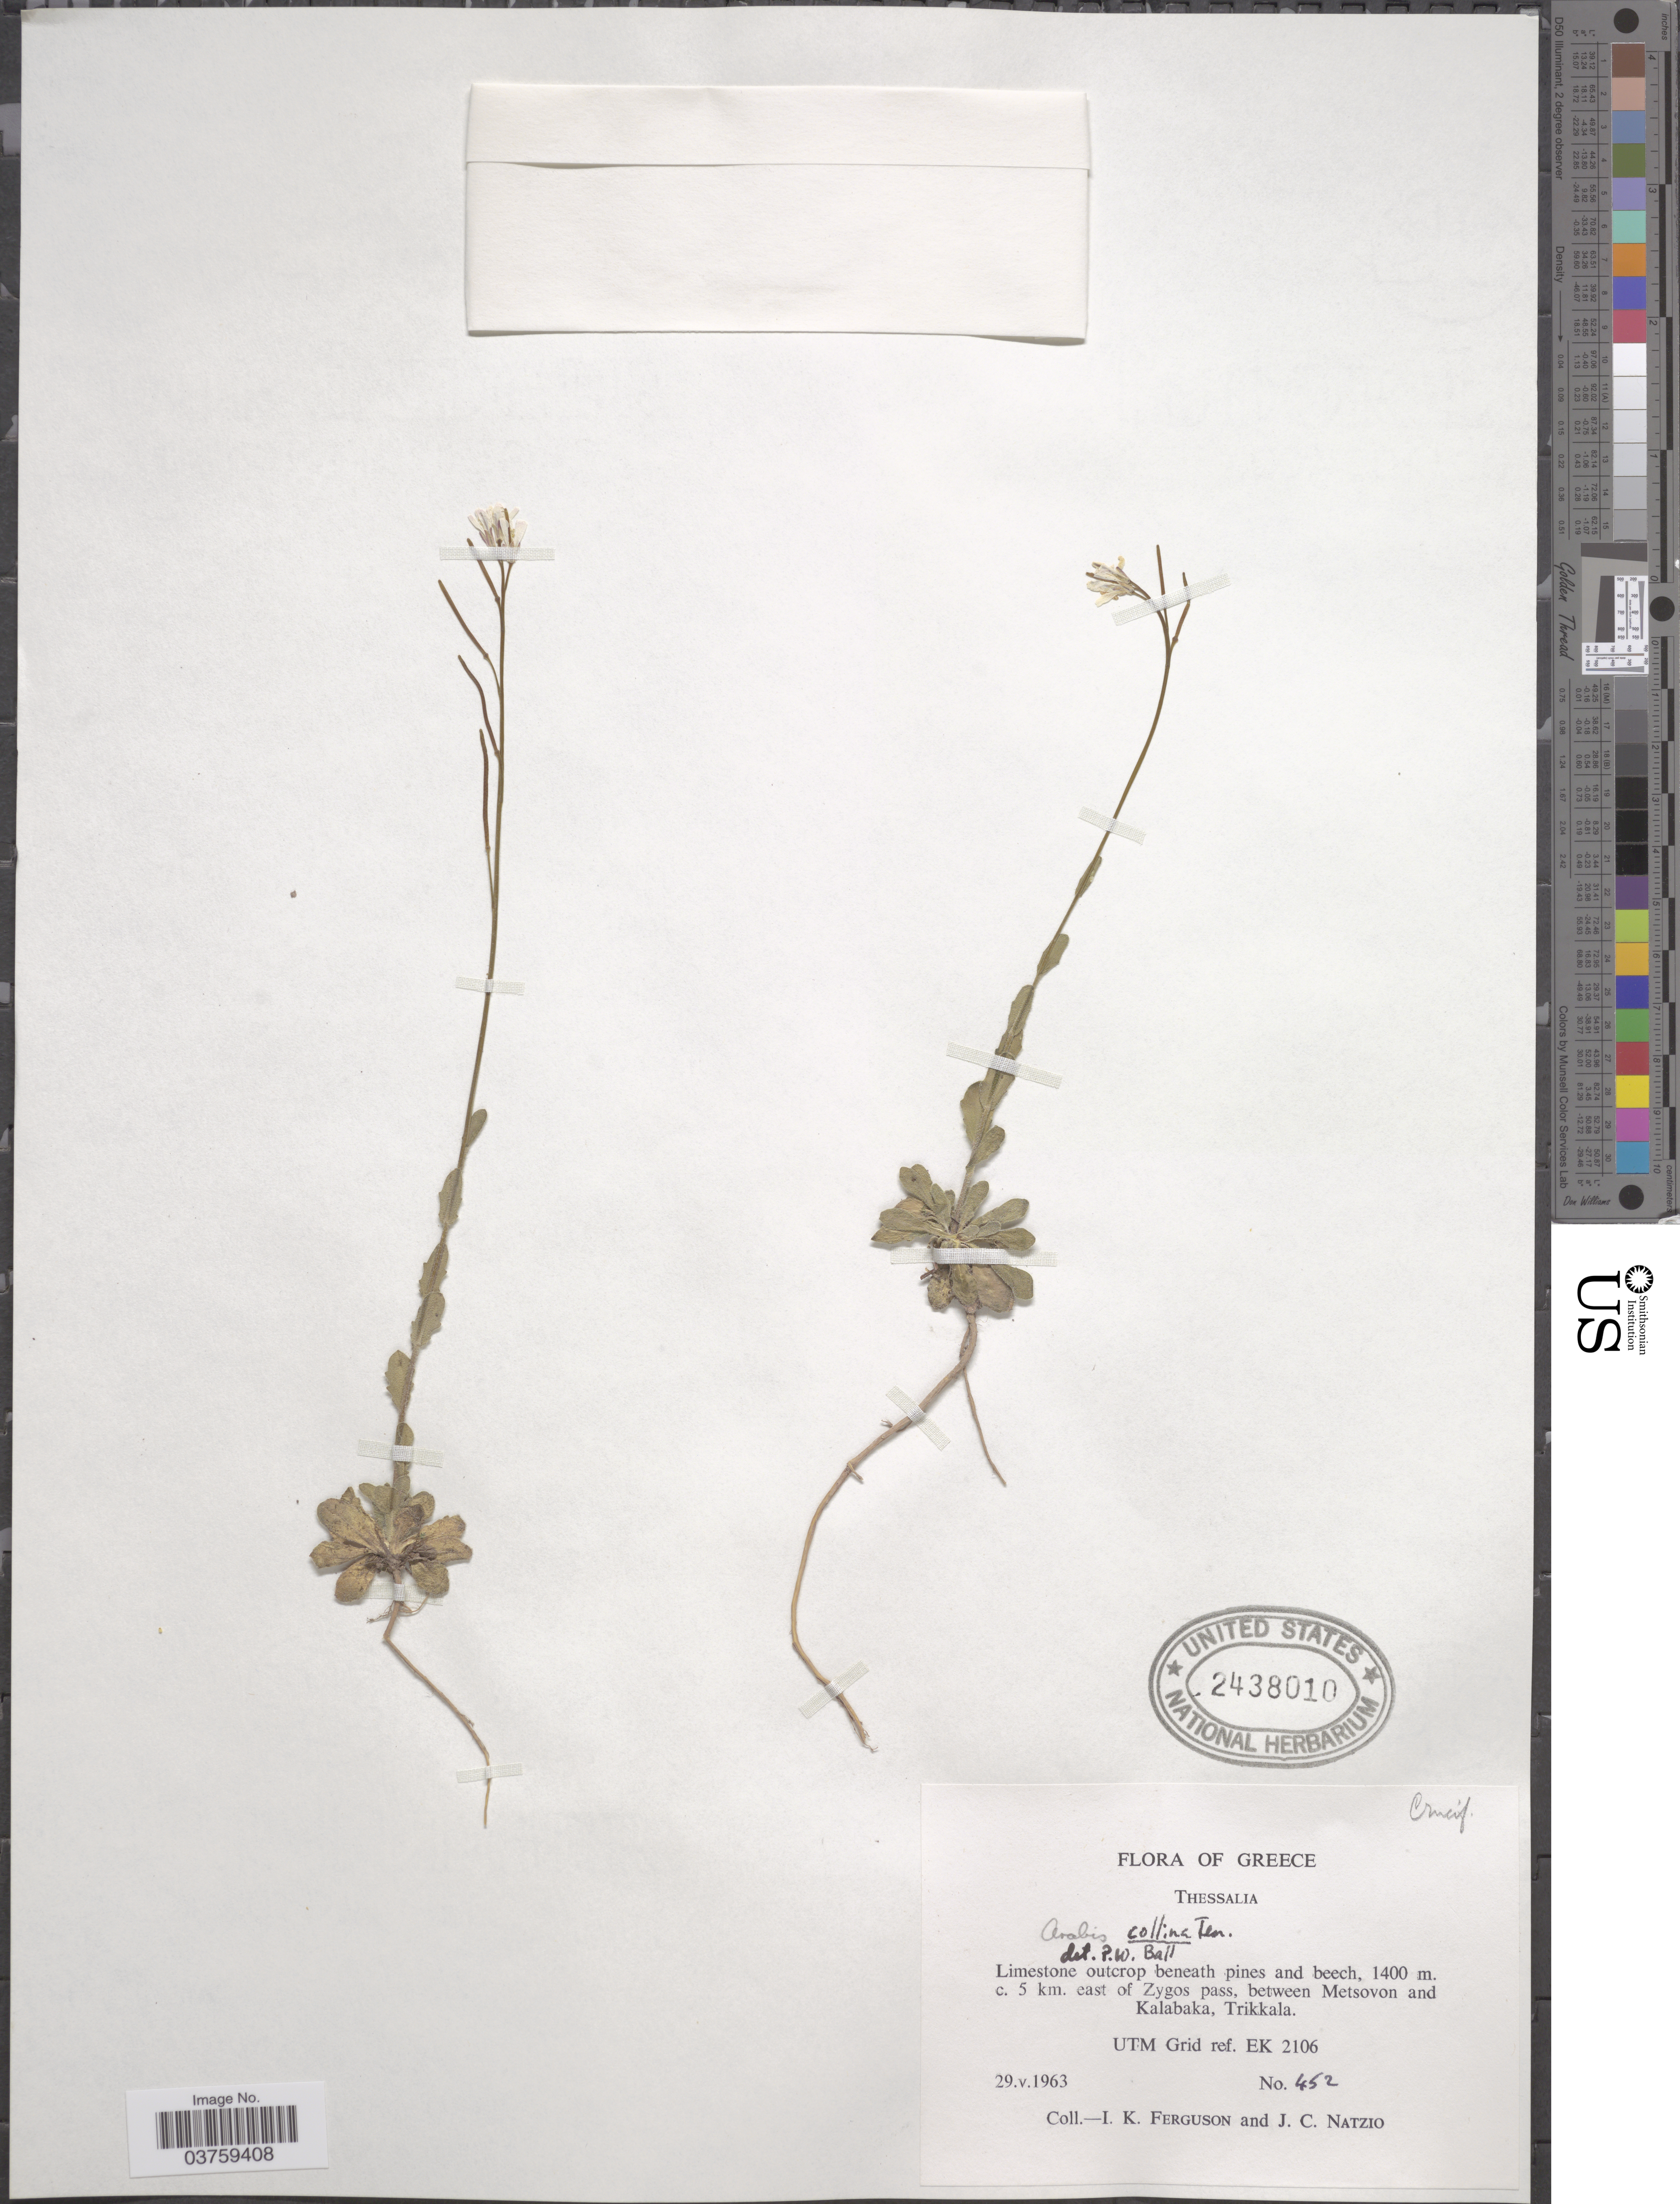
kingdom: Plantae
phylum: Tracheophyta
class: Magnoliopsida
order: Brassicales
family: Brassicaceae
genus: Arabis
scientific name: Arabis collina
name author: Ten.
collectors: I. K. Ferguson & J. Natzio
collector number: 452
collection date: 1963-05-29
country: Greece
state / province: Thessaly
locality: Thessalia. 5 km. east of Zygos pass, between Metsovon and Kalabaka, Trikkala. UTM Grid ref. EK 2106.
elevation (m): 1400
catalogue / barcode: US 2438010